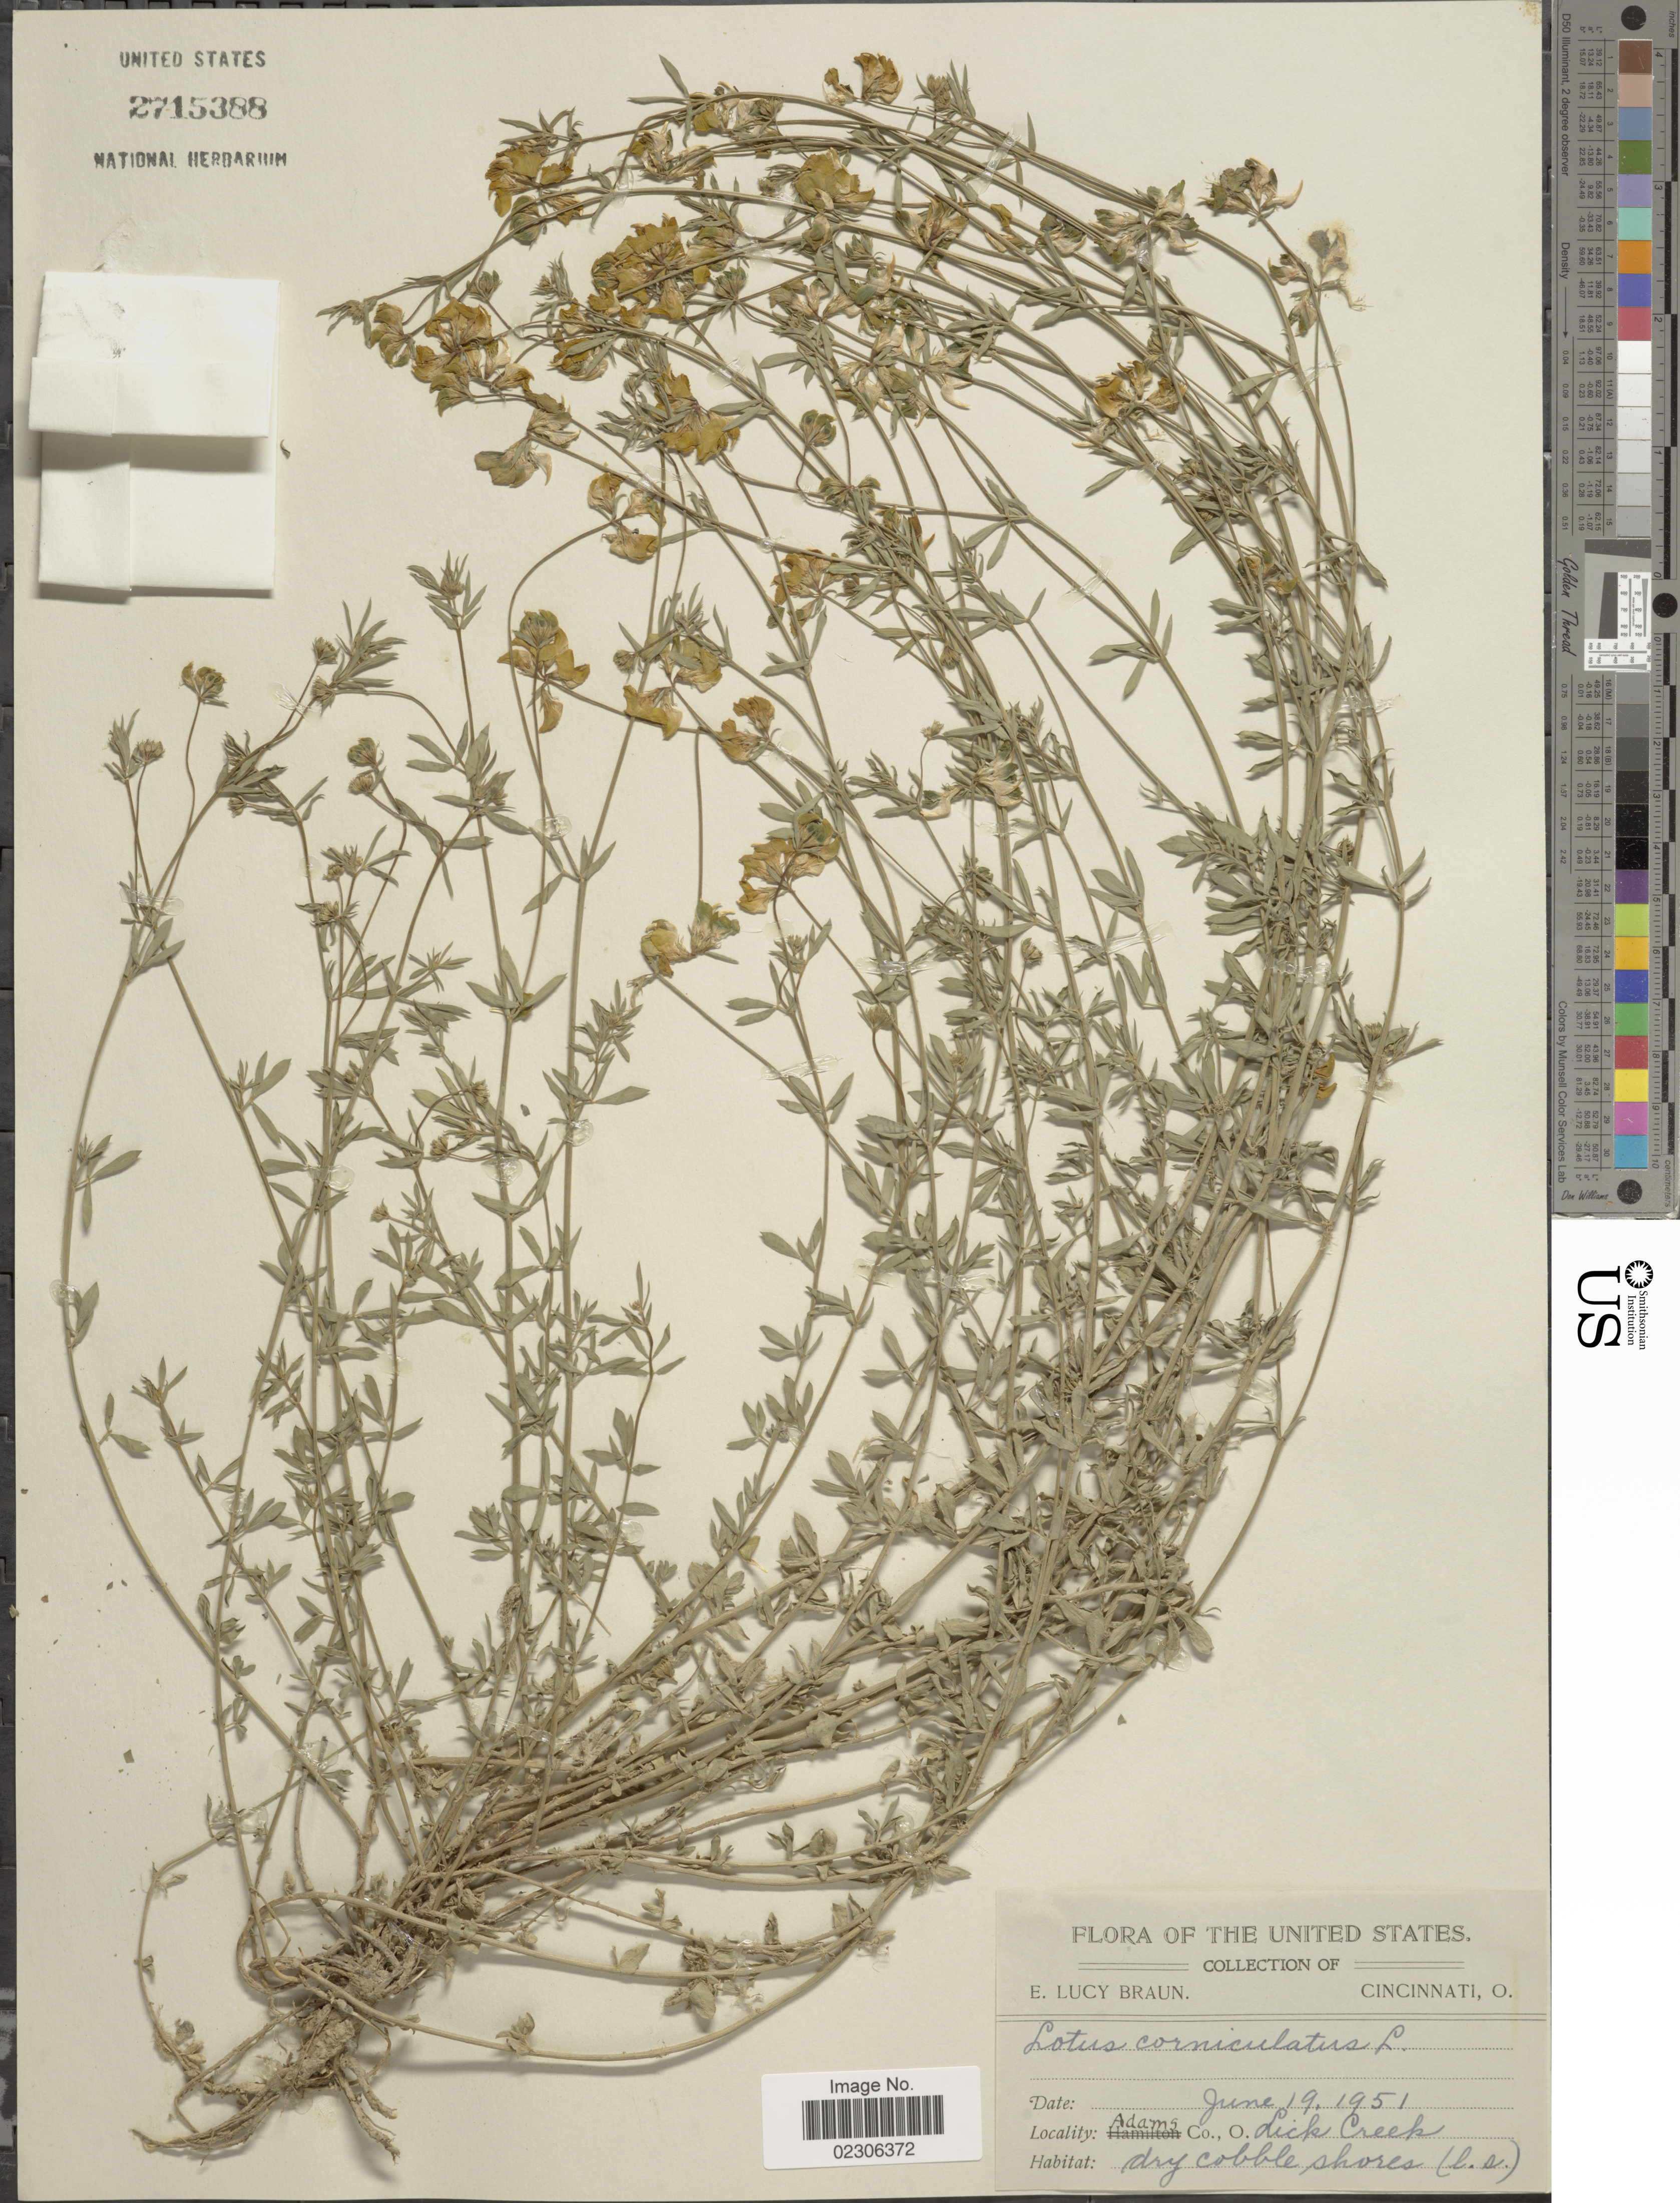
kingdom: Plantae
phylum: Tracheophyta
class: Magnoliopsida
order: Fabales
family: Fabaceae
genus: Lotus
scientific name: Lotus corniculatus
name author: L.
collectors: E. L. Braun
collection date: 1951-06-19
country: United States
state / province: Ohio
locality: Adams Co., O. Lick Creek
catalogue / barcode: US 2715388